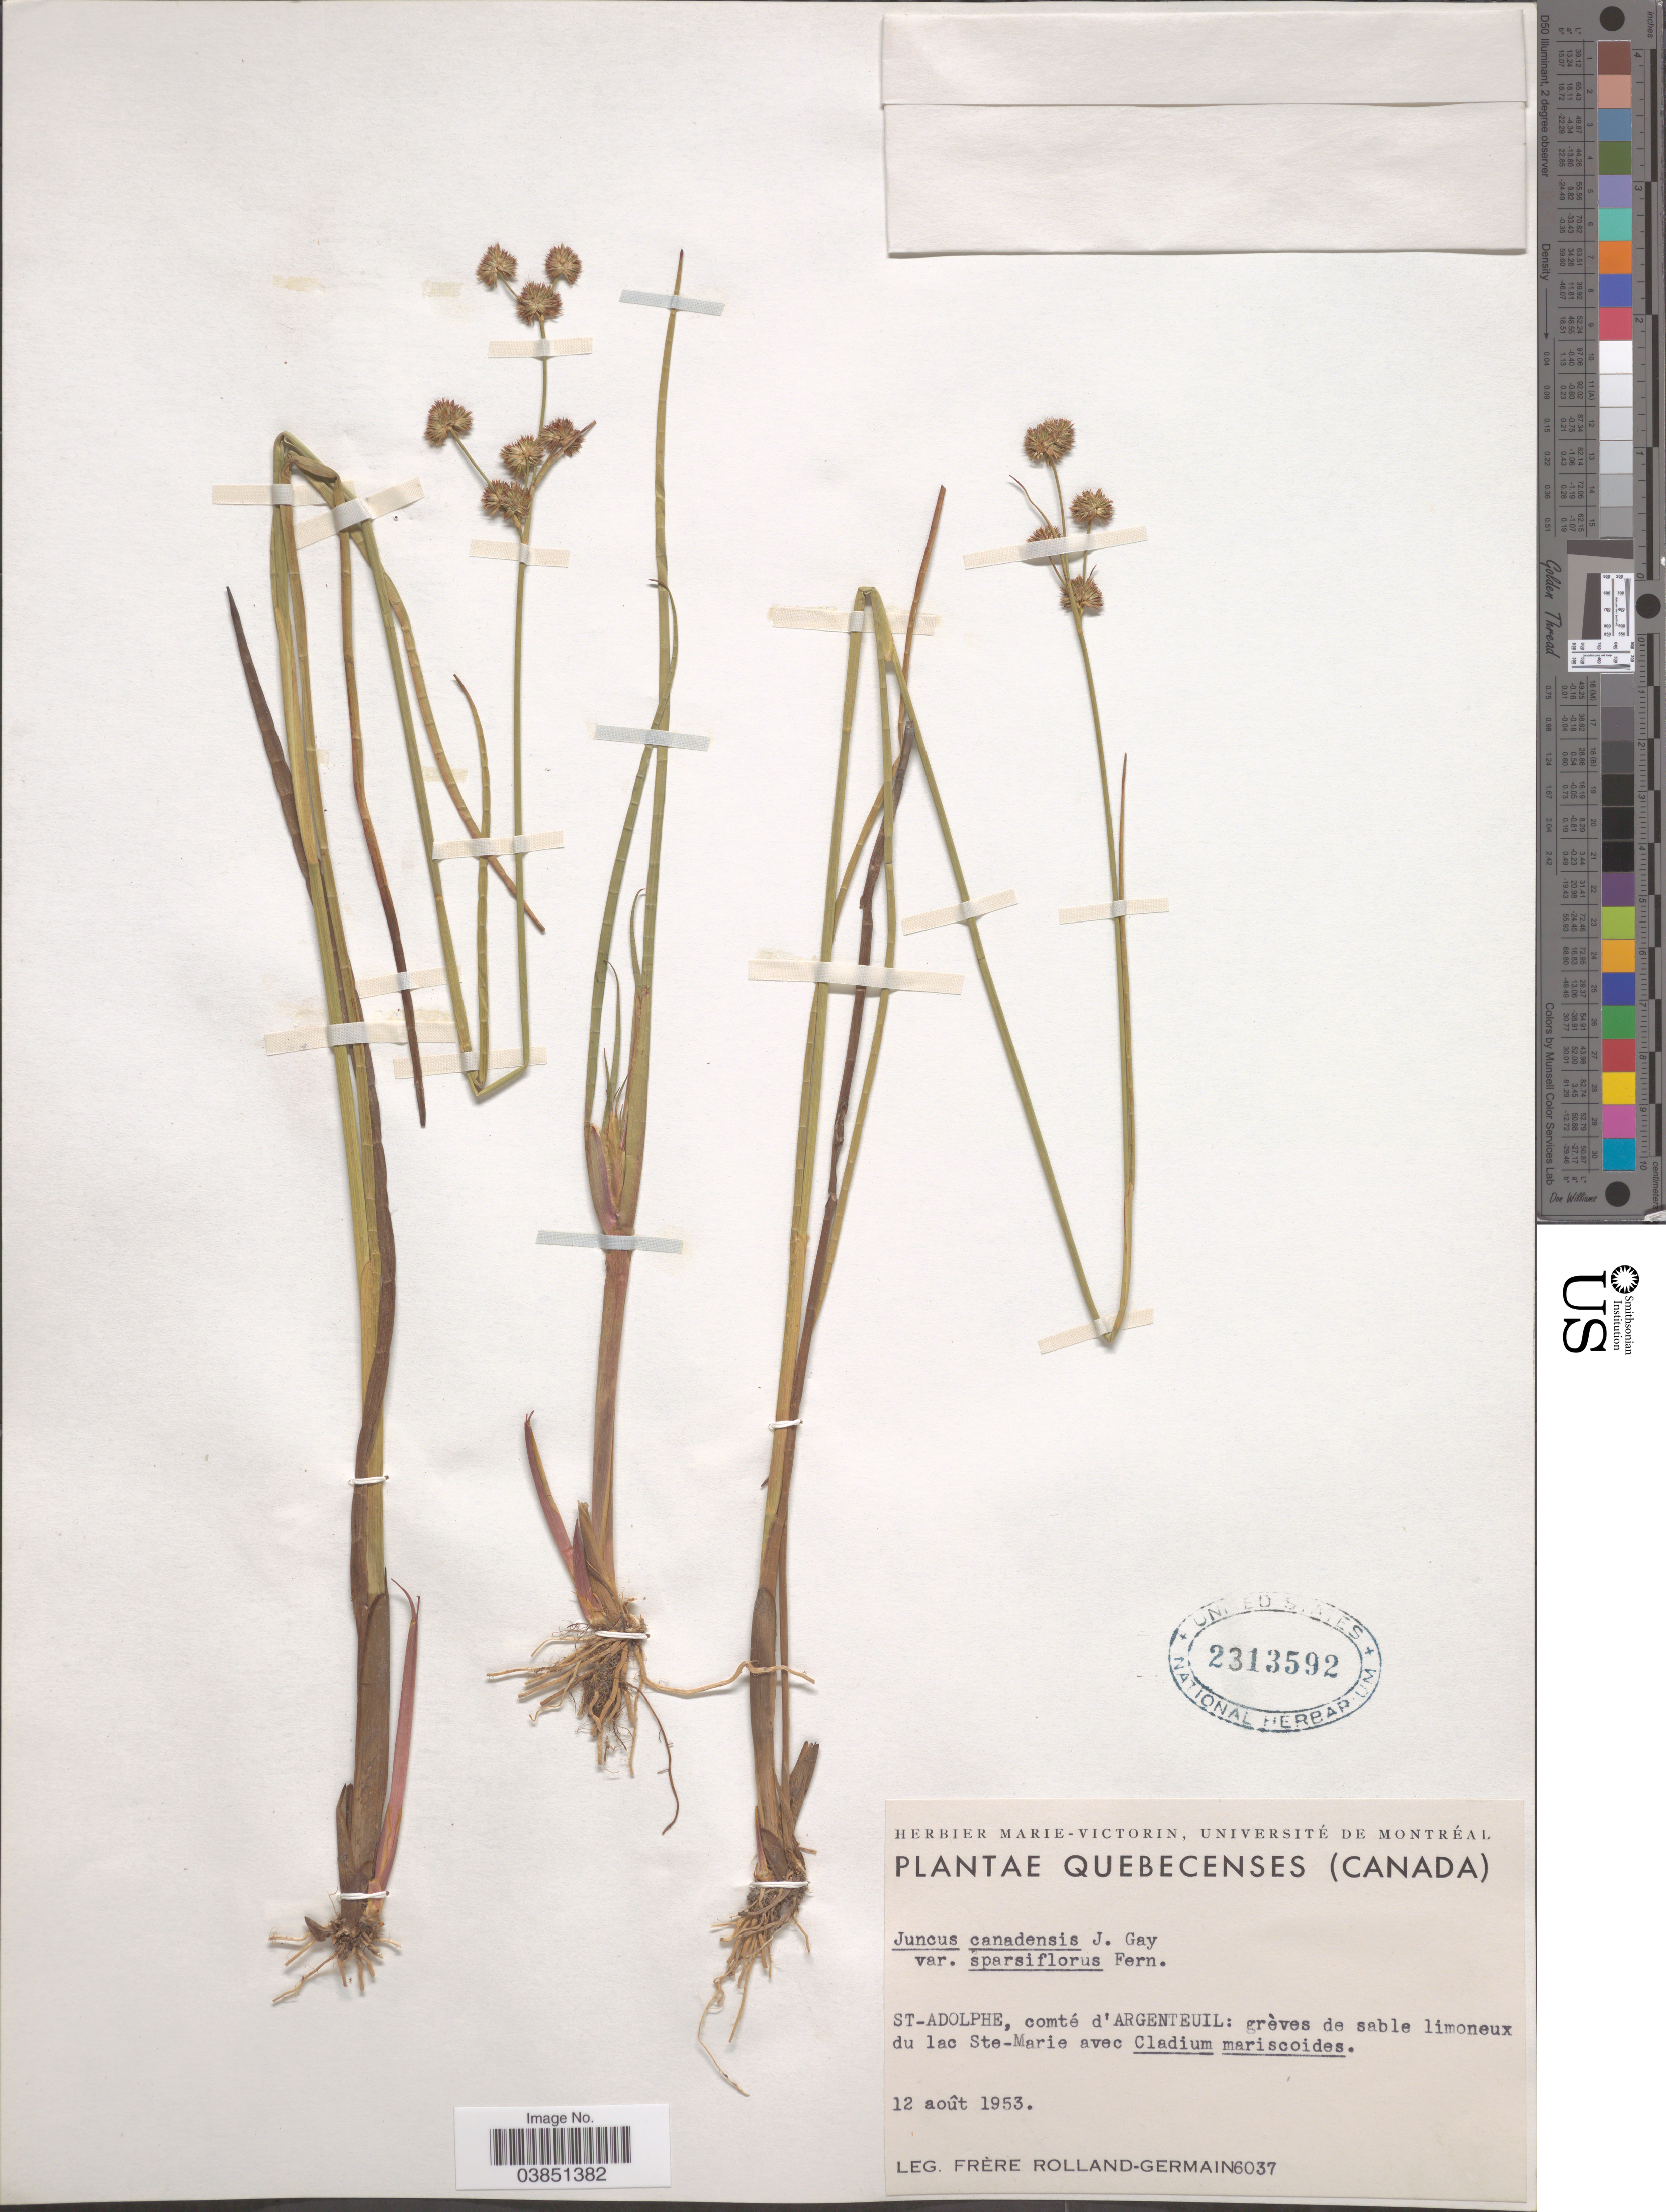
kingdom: Plantae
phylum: Tracheophyta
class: Liliopsida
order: Poales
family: Juncaceae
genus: Juncus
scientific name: Juncus canadensis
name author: J. Gay ex Laharpe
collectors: Rolland-Germain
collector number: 6037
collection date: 1953-08-12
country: Canada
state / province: Quebec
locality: St_Adolphe, comté d'Argenteuil: grèves de sable limoneux du lac Ste- Marie.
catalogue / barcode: US 2313592